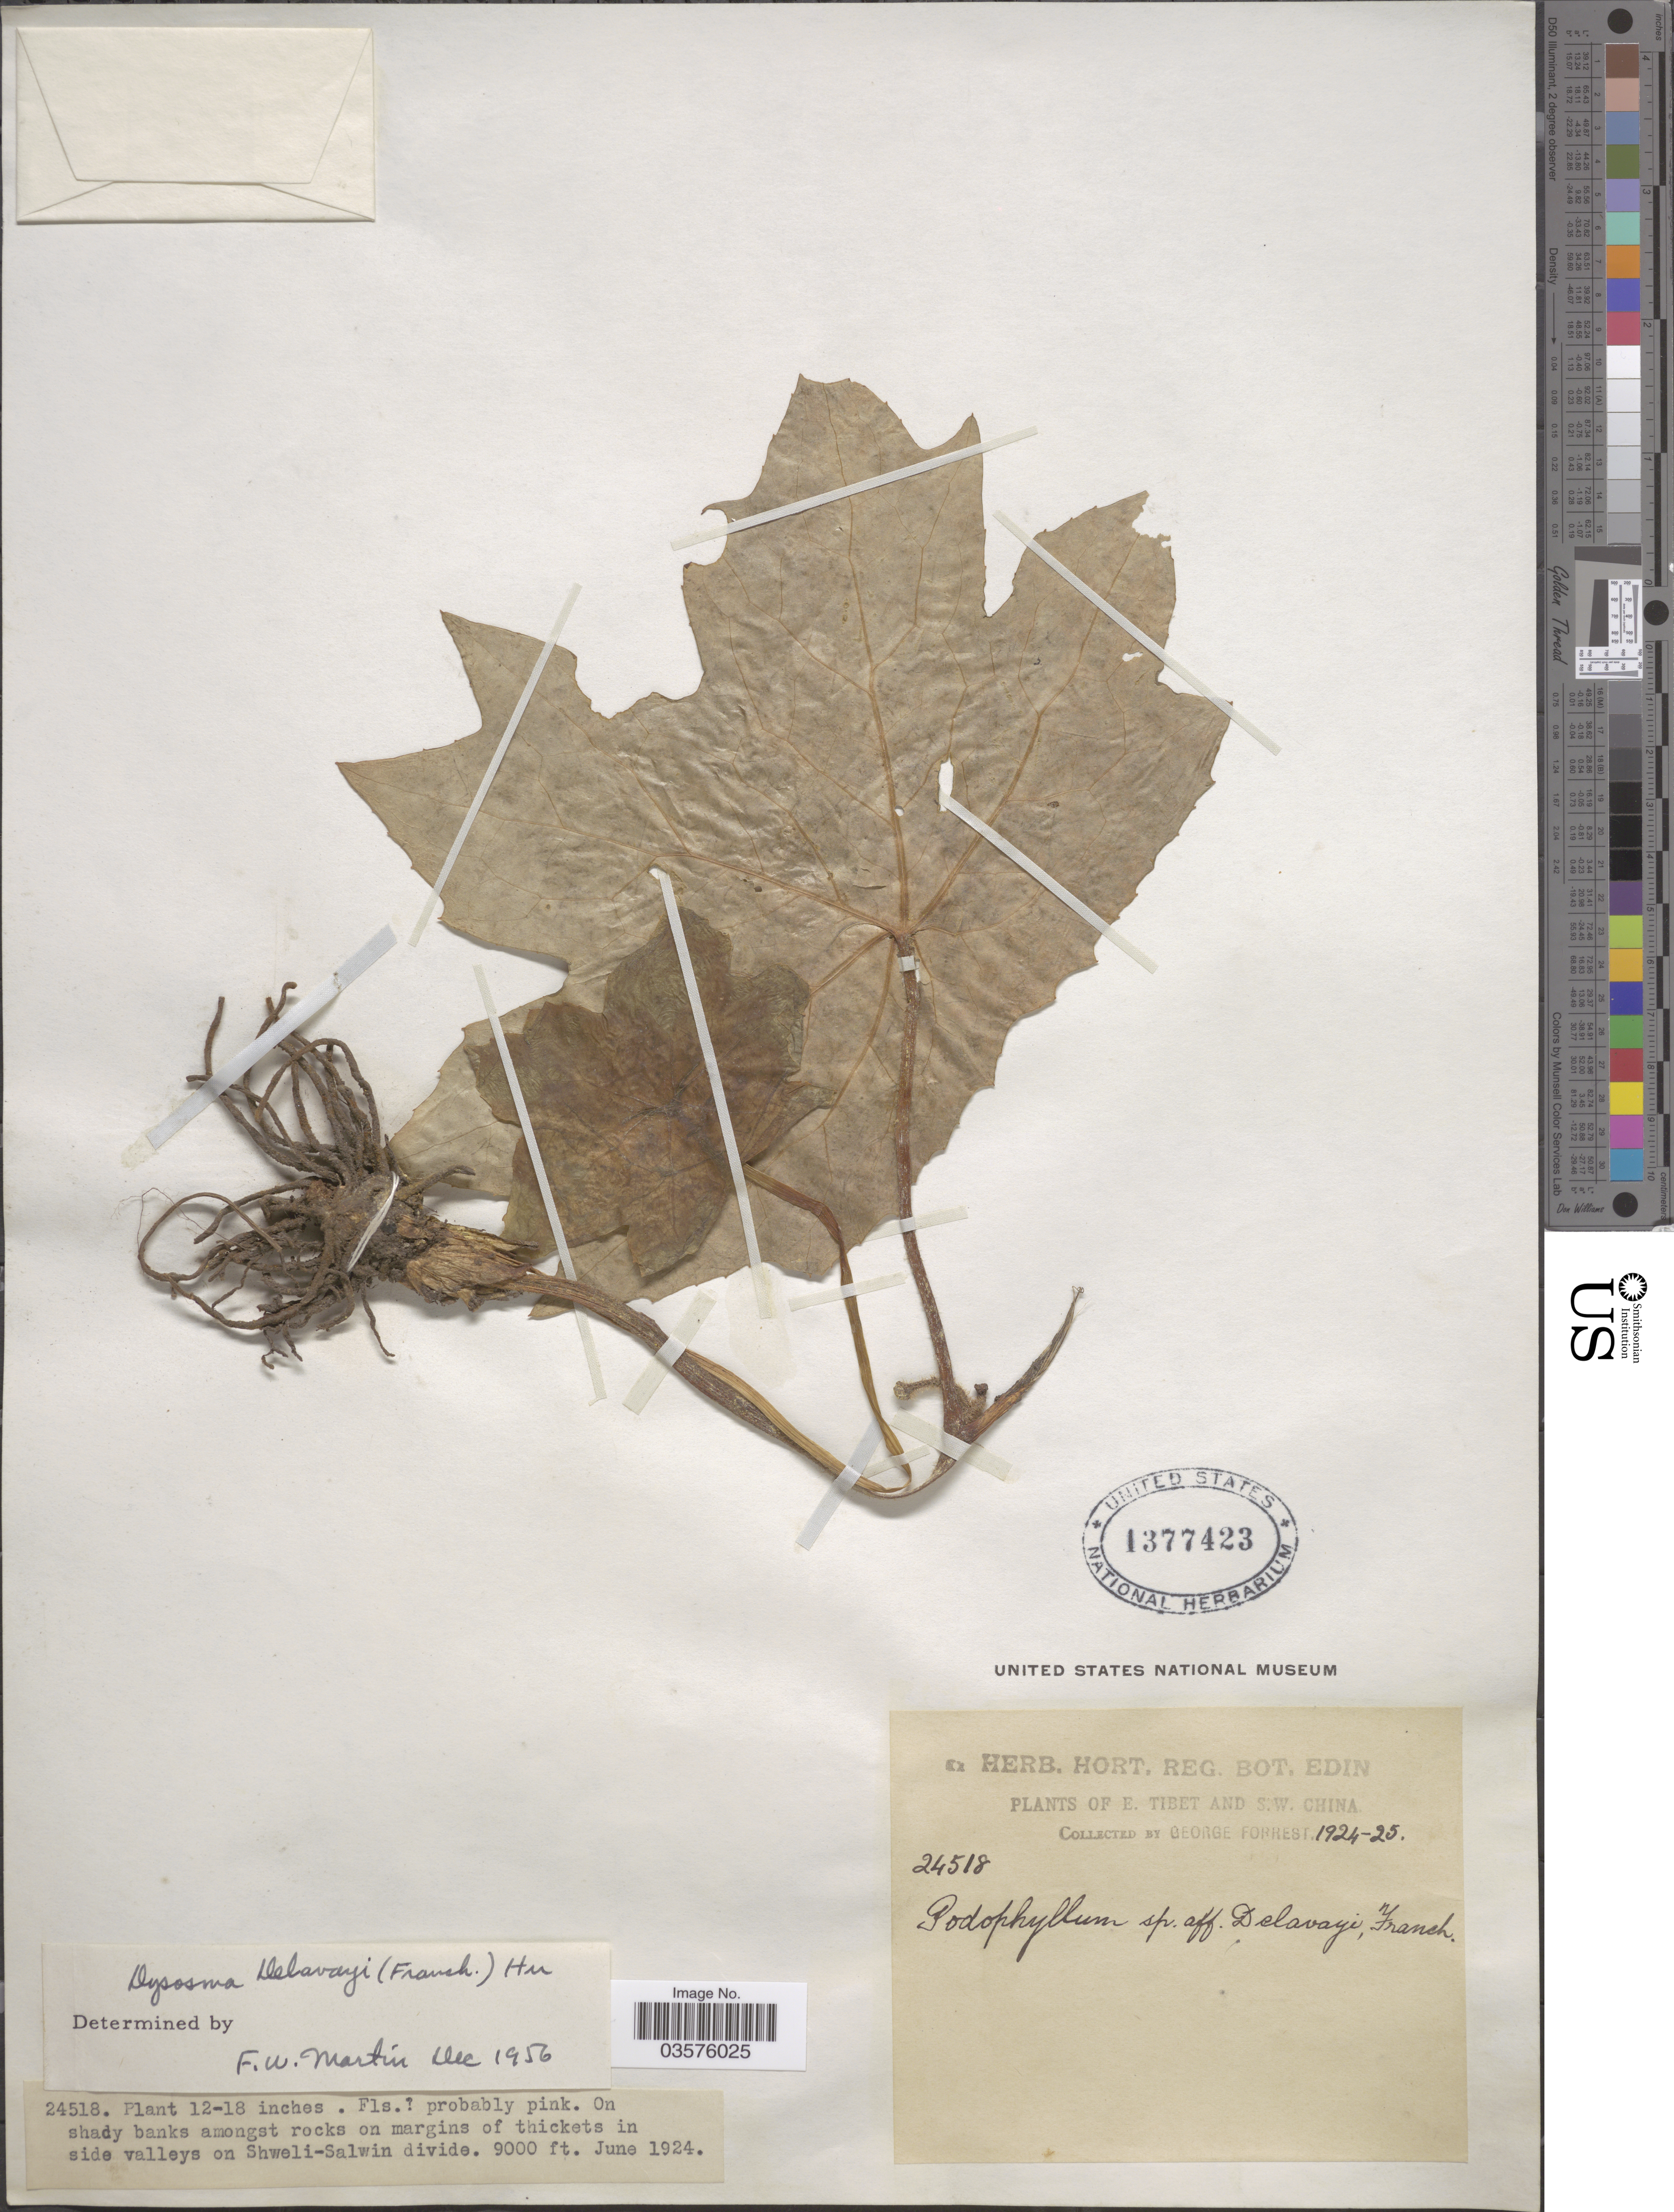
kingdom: Plantae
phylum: Tracheophyta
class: Magnoliopsida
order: Ranunculales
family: Berberidaceae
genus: Dysosma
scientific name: Dysosma delavayi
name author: (Franch.) Hu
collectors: G. Forrest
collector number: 24518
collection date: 1924-06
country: China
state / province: Xizang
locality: E. Tibet and S. W. China. Side valleys on Shweli-Salwin divide.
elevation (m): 2743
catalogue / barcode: US 1377423